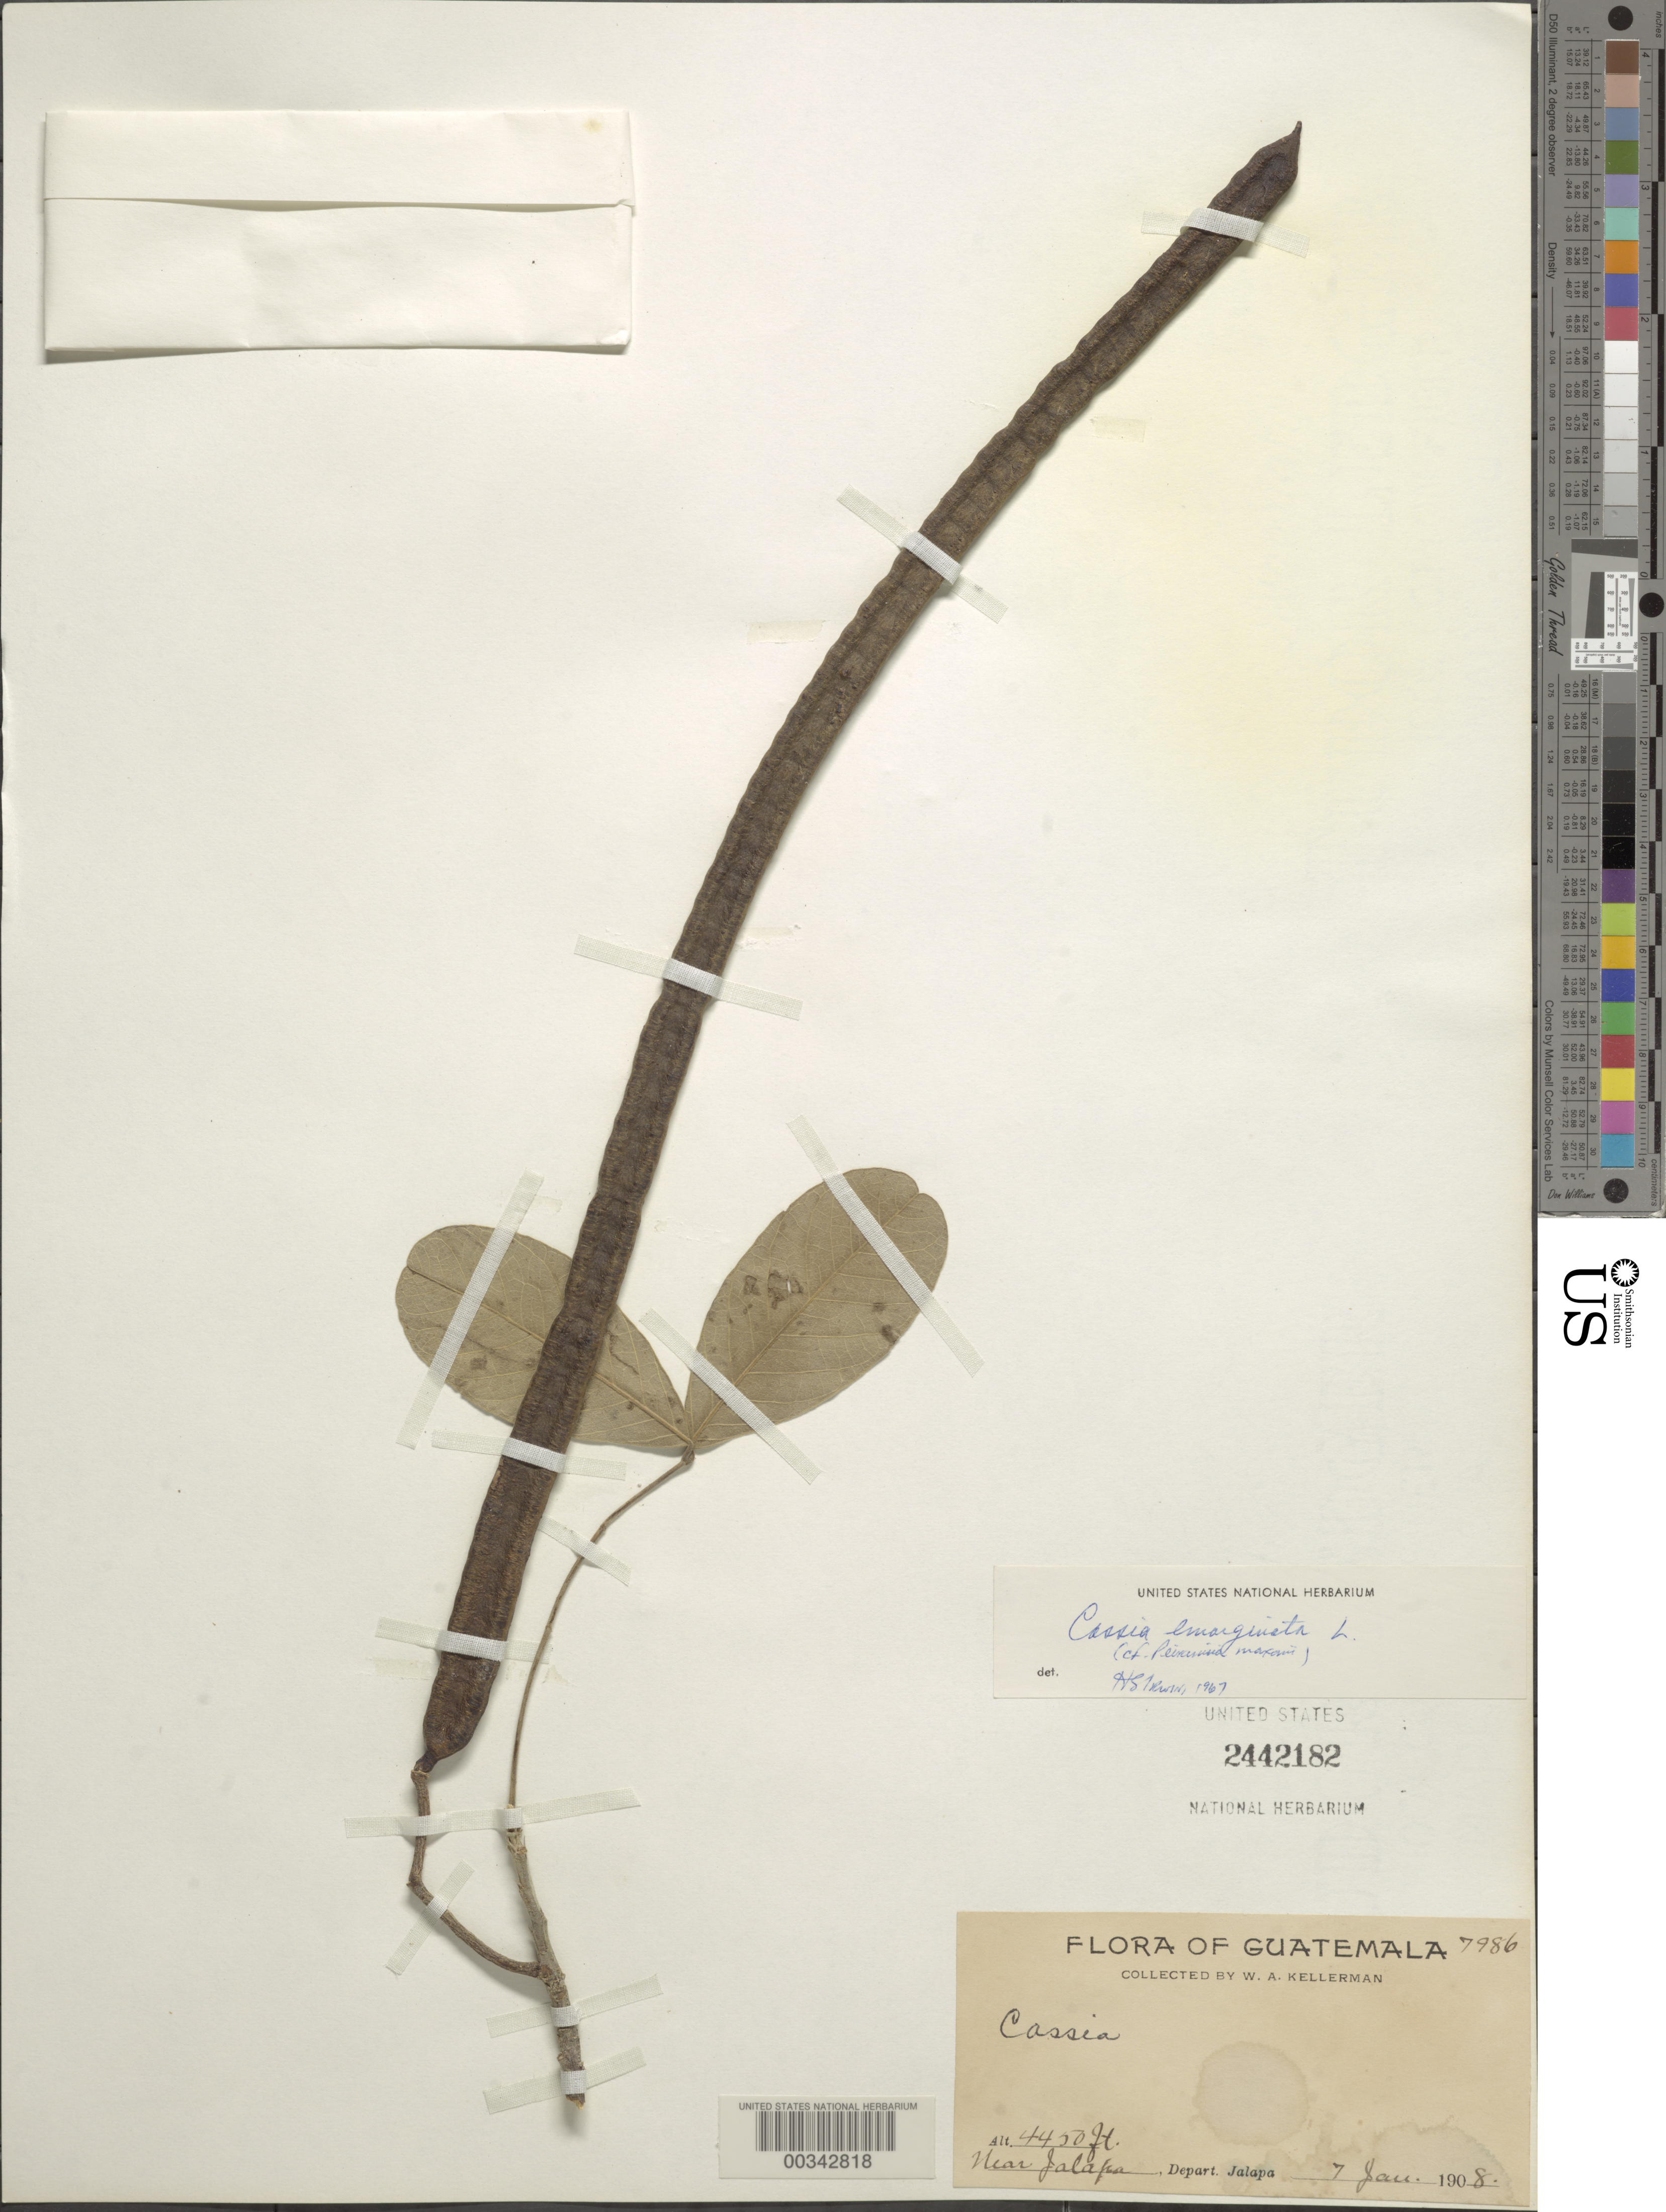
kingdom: Plantae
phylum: Tracheophyta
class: Magnoliopsida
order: Fabales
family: Fabaceae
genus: Senna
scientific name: Senna emarginata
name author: L.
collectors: W. A. Kellerman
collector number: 7986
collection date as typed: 07 Jan 1908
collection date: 1908-01-07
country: Guatemala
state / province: Jalapa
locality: Near Jalapa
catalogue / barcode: US 2442182